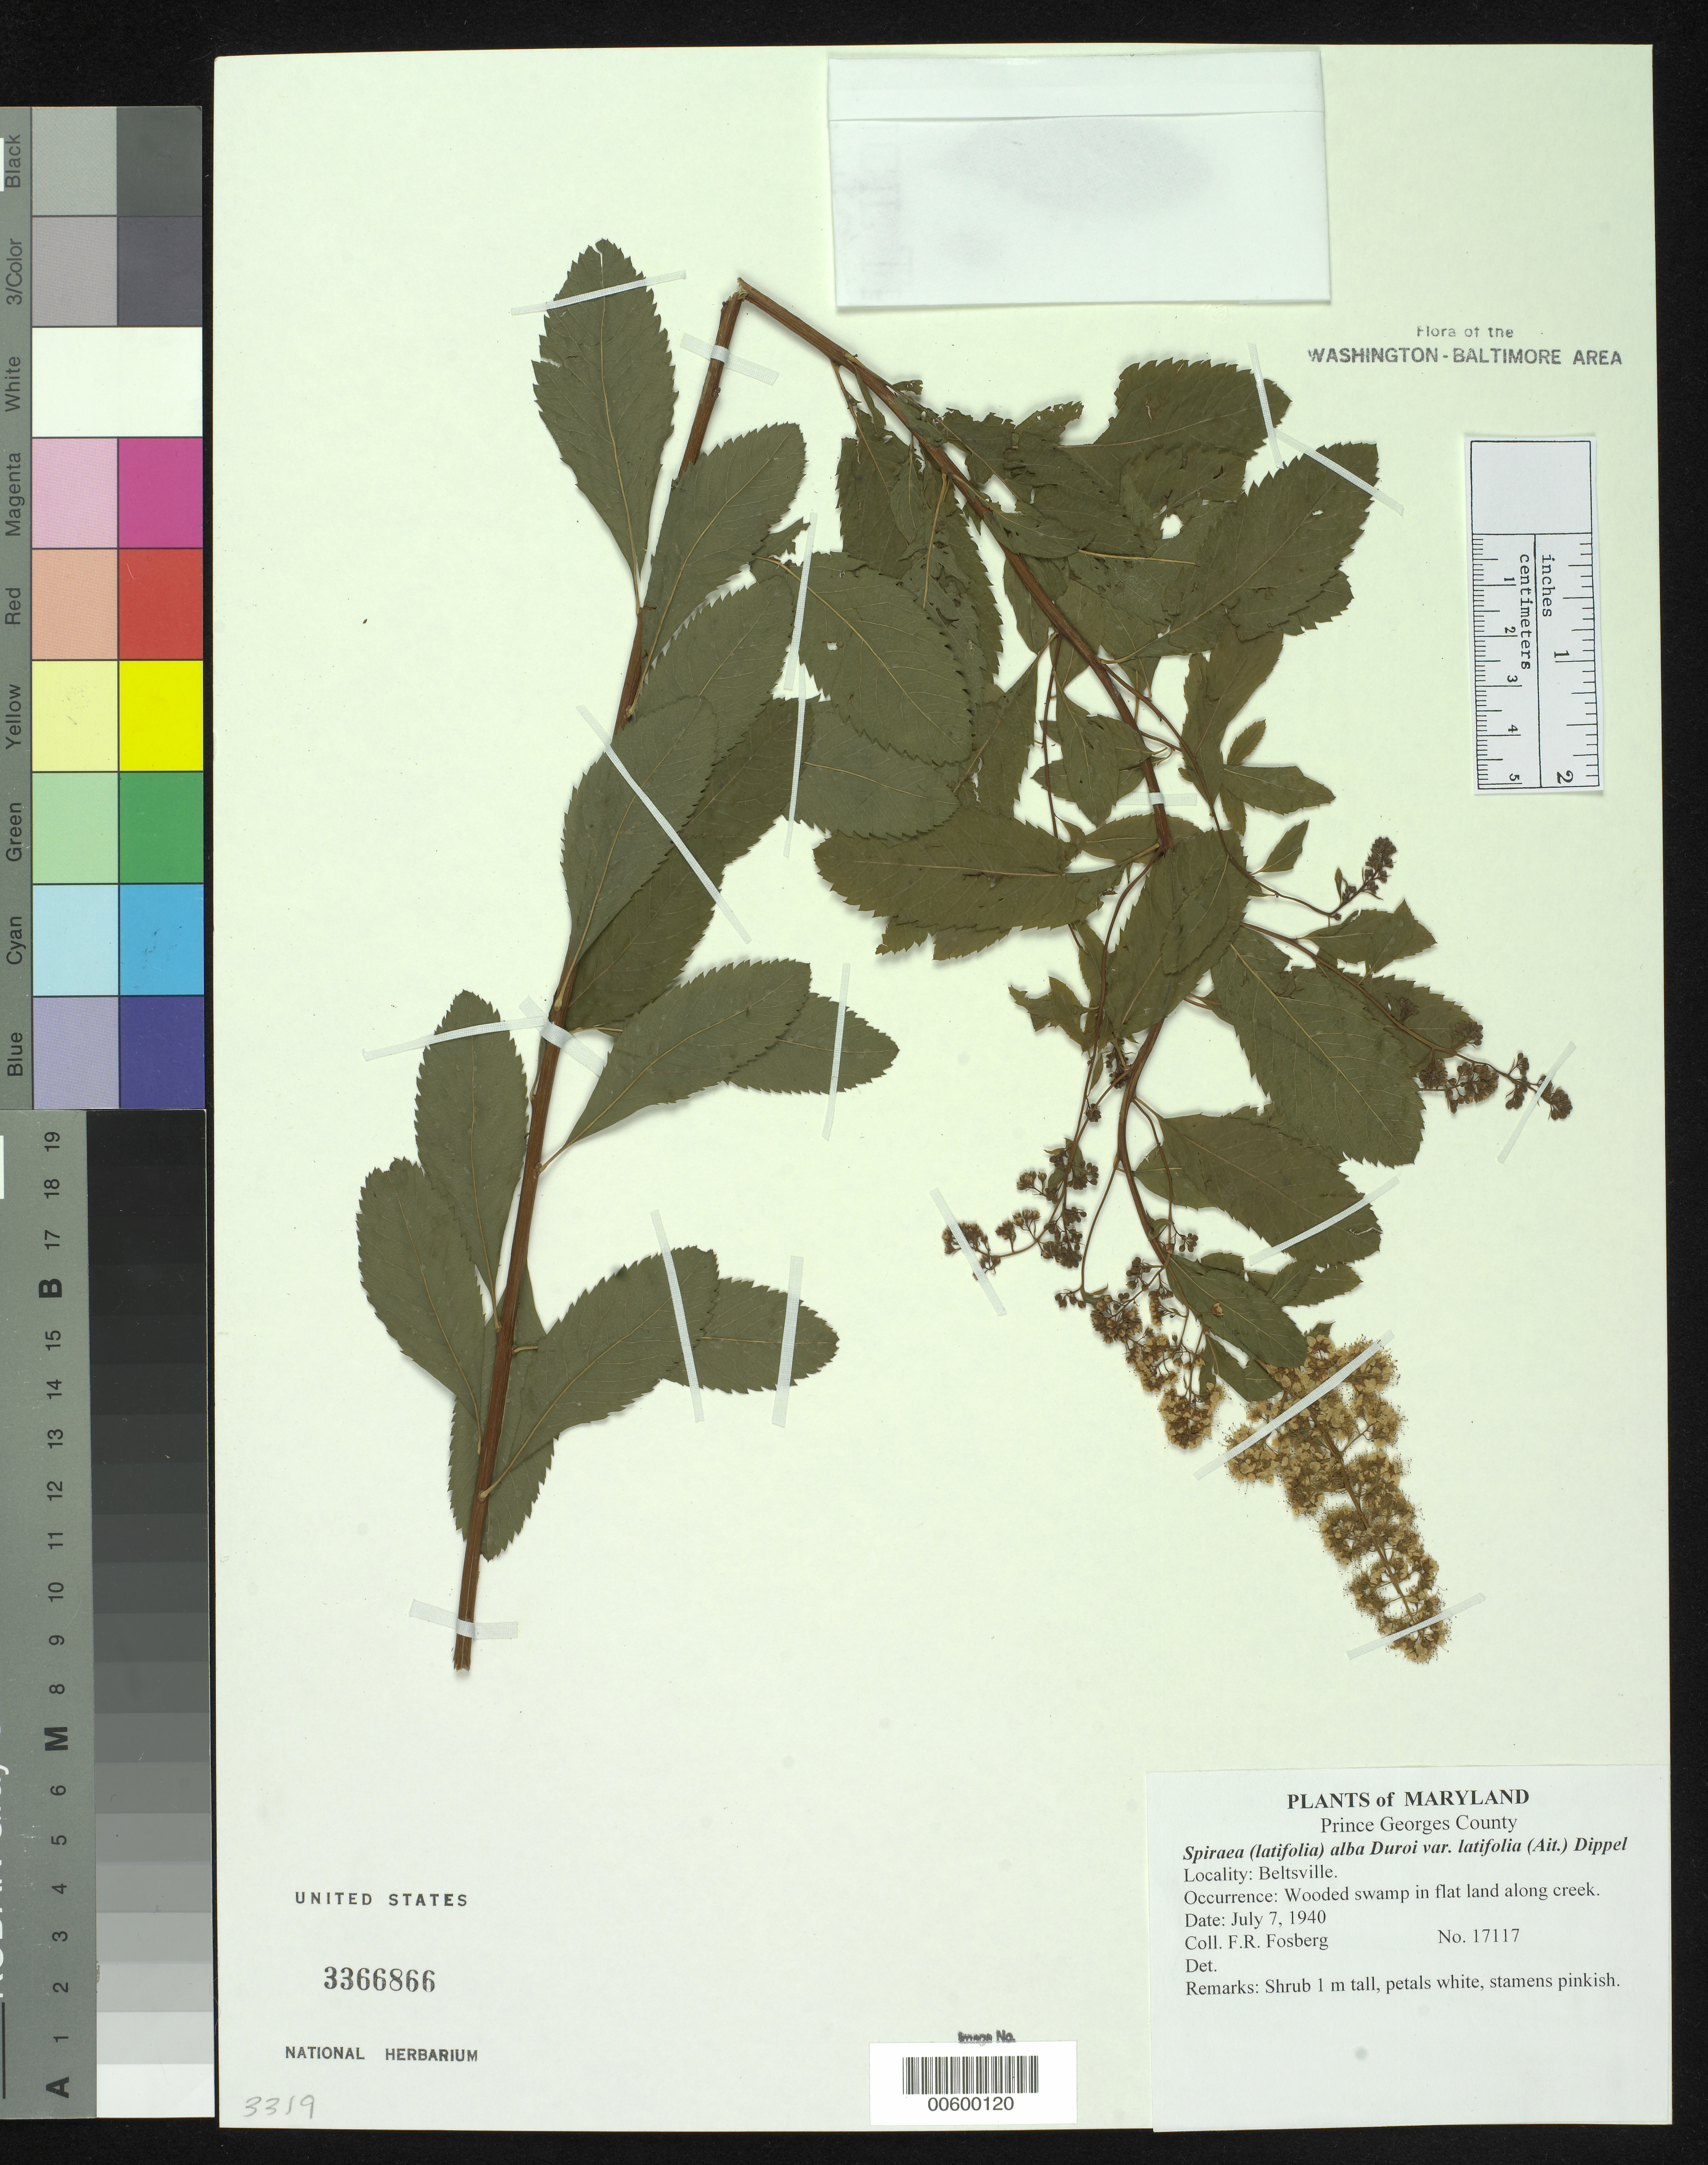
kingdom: Plantae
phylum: Tracheophyta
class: Magnoliopsida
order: Rosales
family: Rosaceae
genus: Spiraea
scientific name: Spiraea alba var. latifolia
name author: (Aiton) Dippel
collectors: F. R. Fosberg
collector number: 17117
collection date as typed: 07 Jul 1940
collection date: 1940-07-07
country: United States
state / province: Maryland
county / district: Prince George's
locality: Beltsville.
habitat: Wooded swamp in flat land along creek.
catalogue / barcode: US 3366866